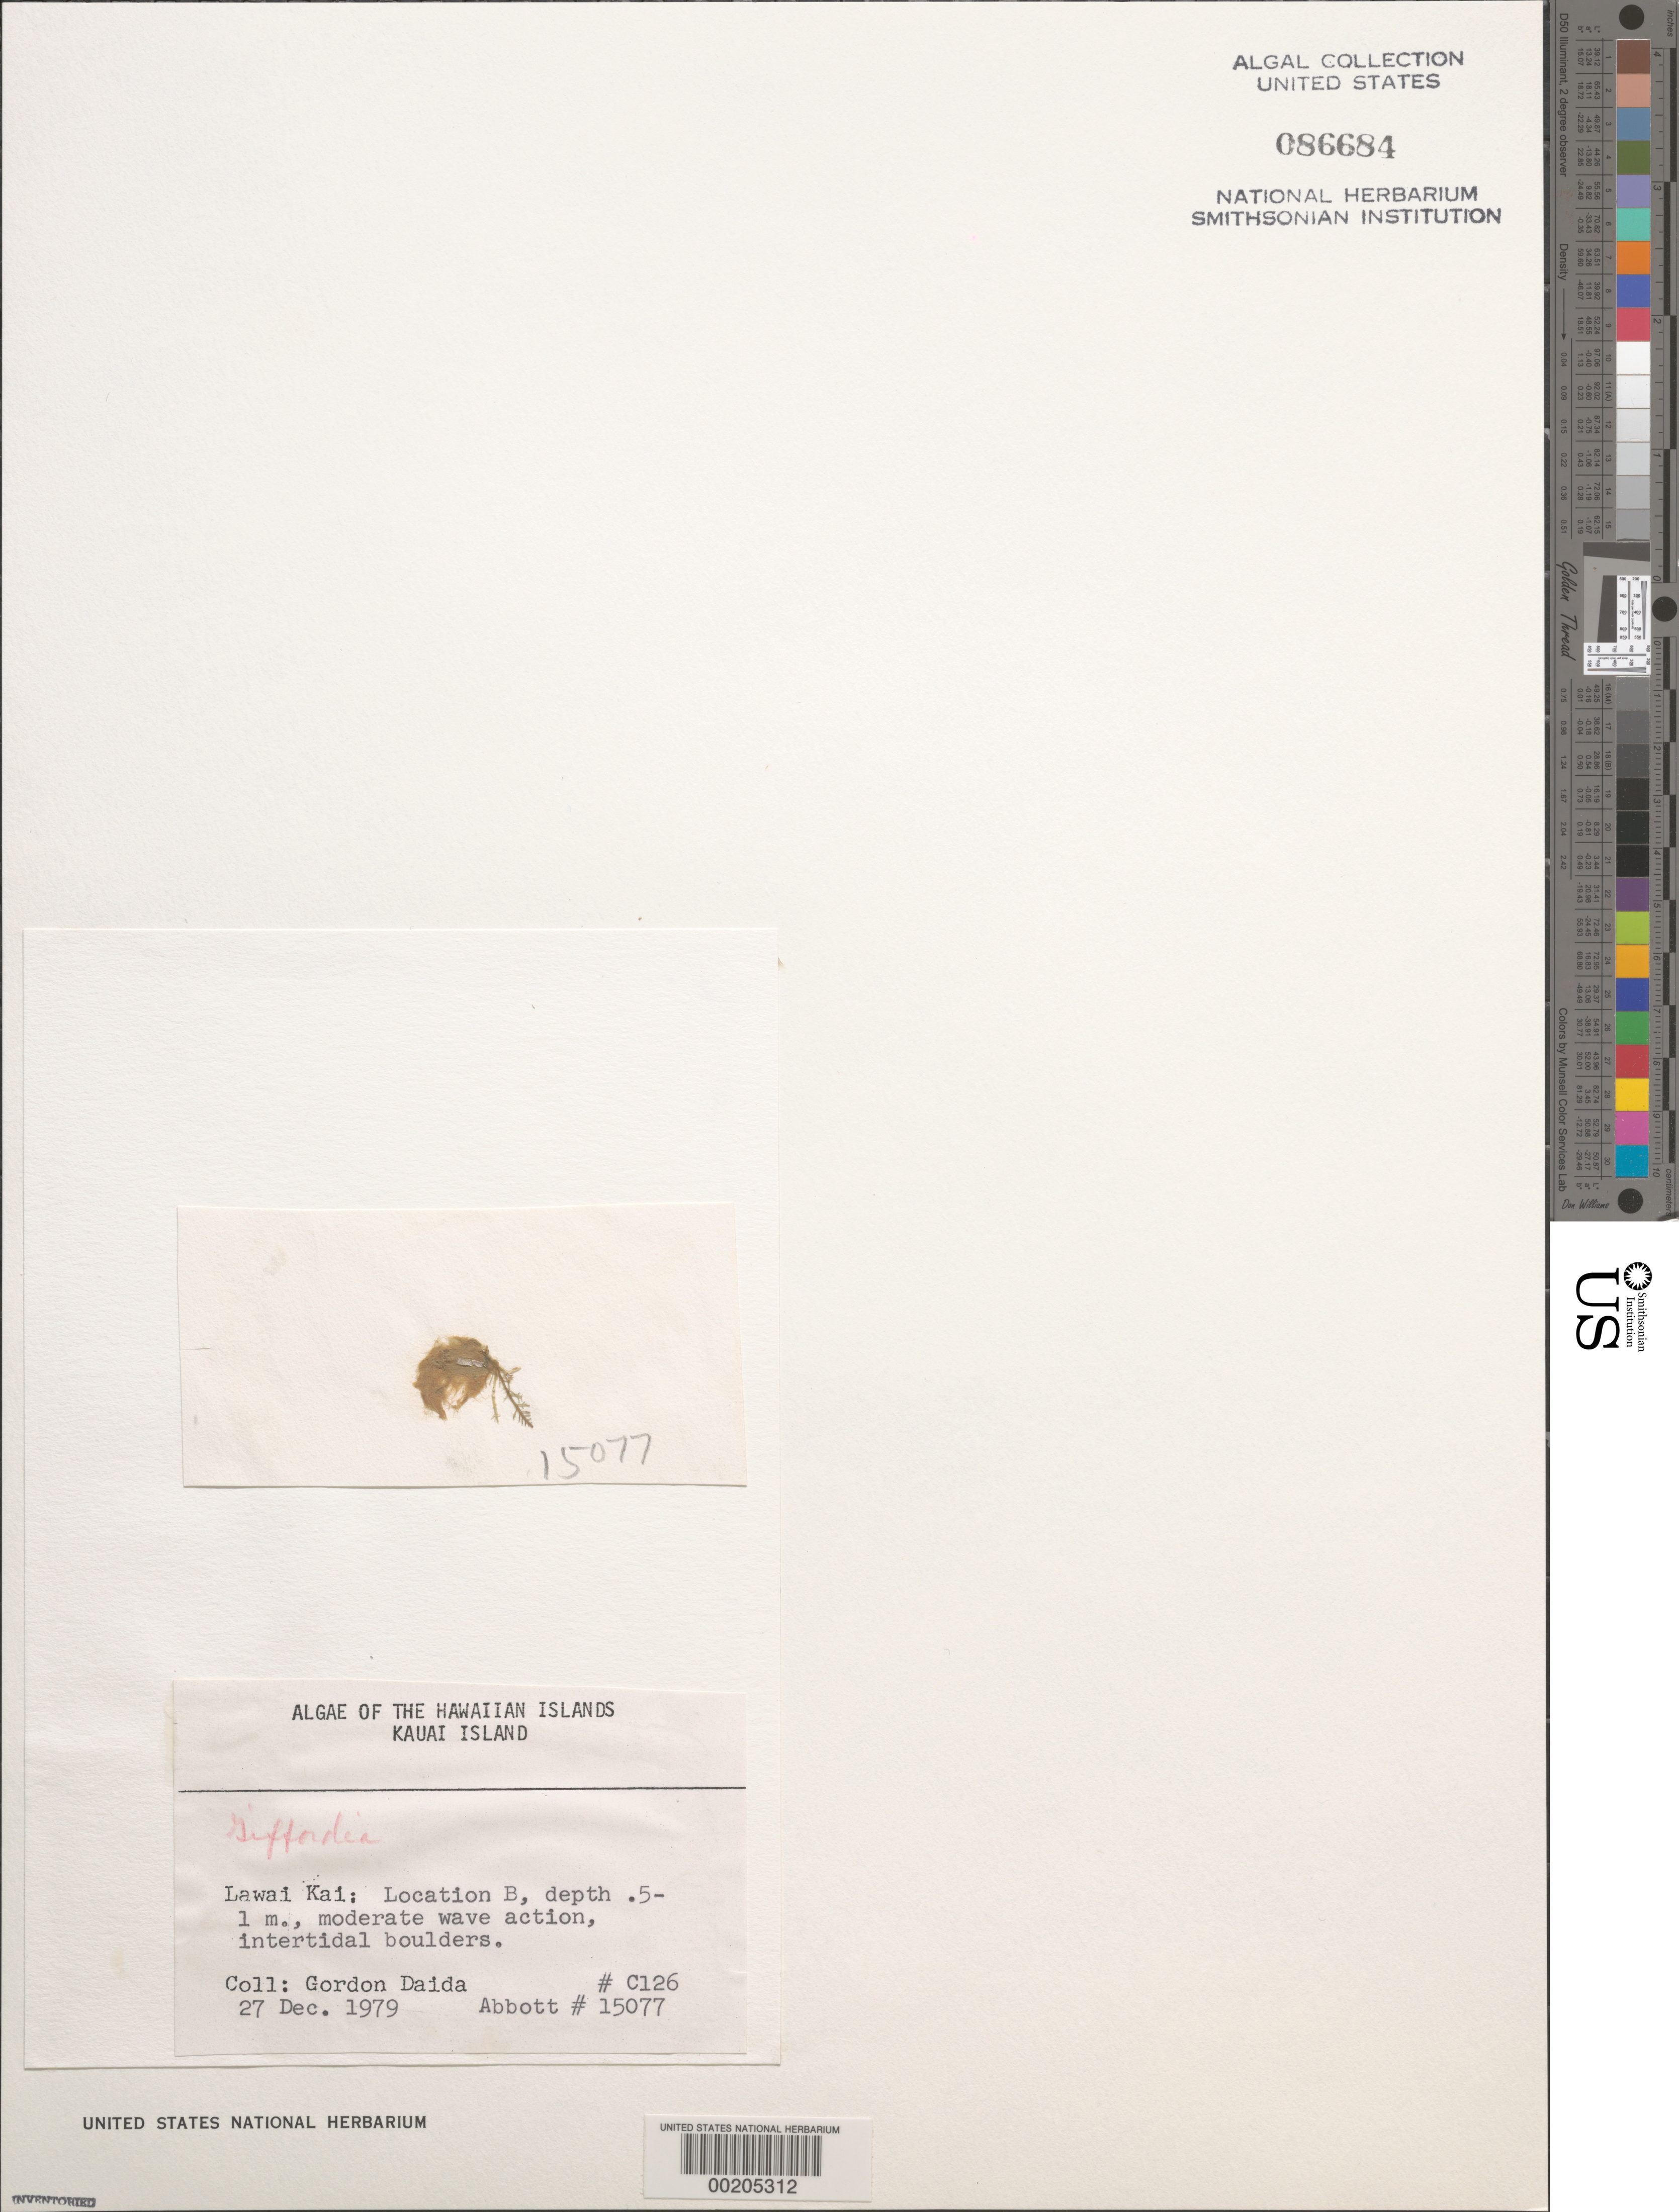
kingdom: Chromista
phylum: Ochrophyta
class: Phaeophyceae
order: Ectocarpales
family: Acinetosporaceae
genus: Hincksia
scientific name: Hincksia sp.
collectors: G. Daida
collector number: C126 & IAA 15077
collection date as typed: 27 Dec 1979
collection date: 1979-12-27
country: United States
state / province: Hawaii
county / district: Kauai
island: Kaua'i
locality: Lawai Kai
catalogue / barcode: US 86684